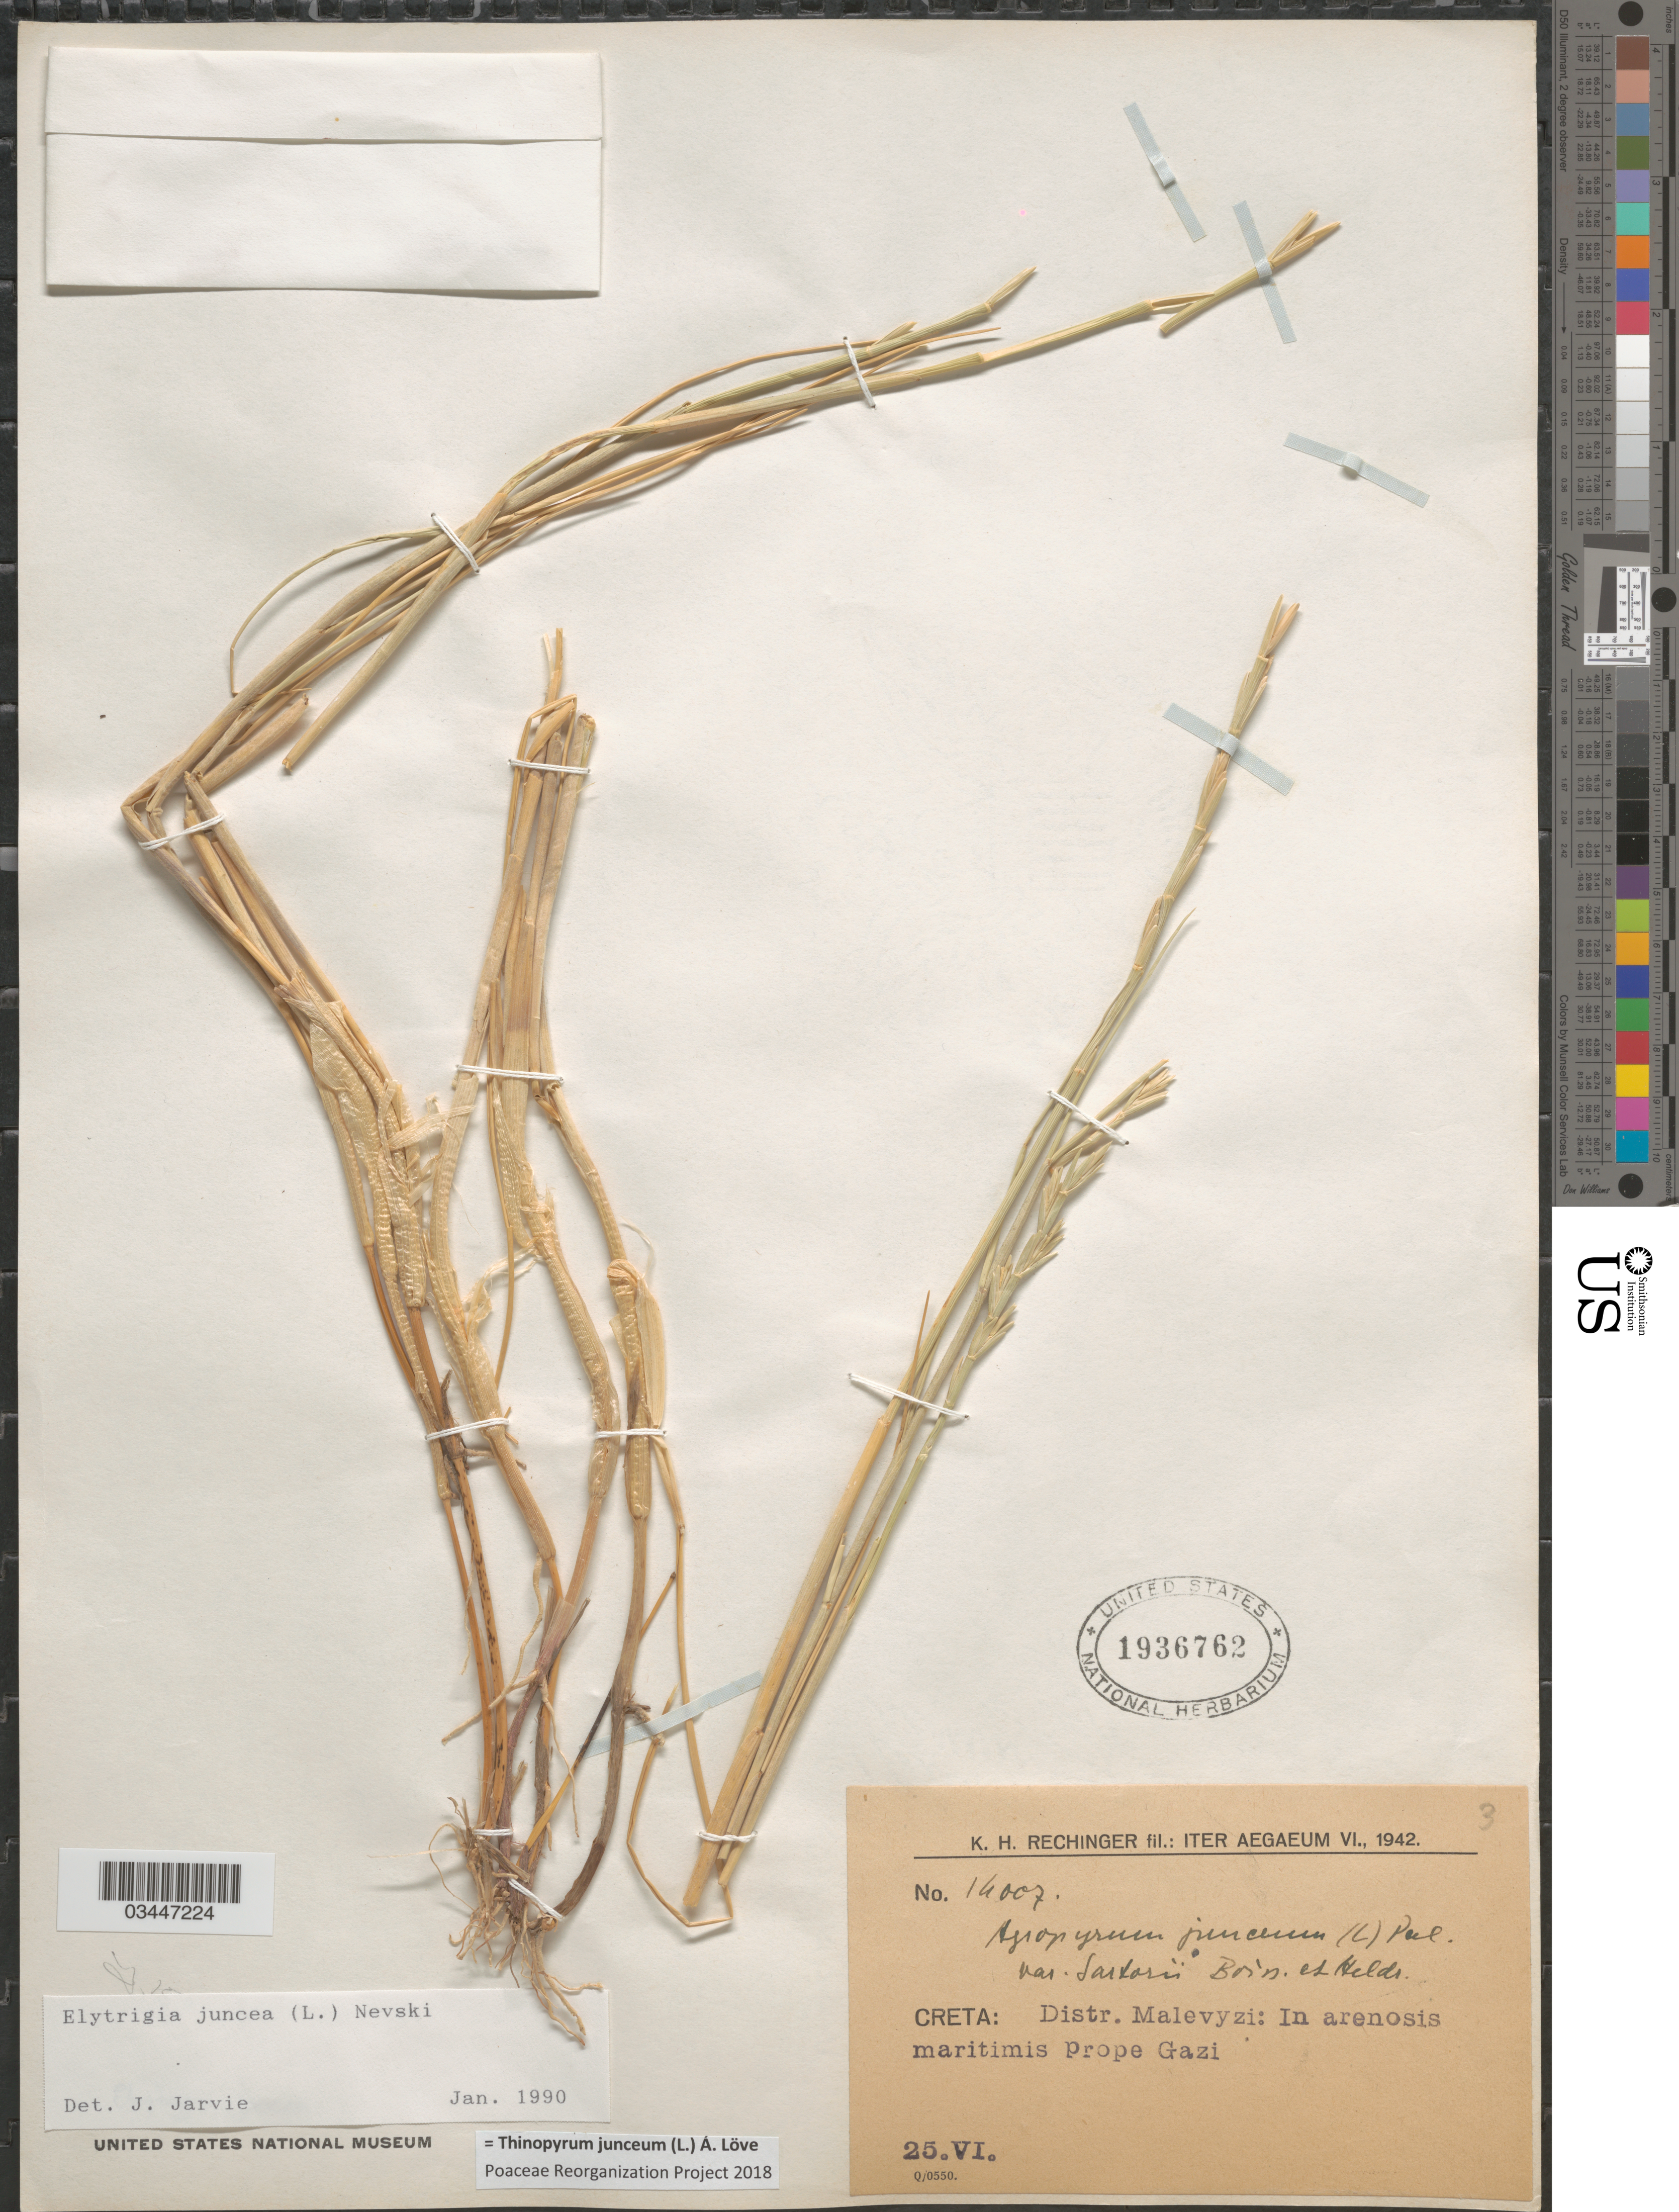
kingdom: Plantae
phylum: Tracheophyta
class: Liliopsida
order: Poales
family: Poaceae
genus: Thinopyrum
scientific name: Thinopyrum junceum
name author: (L.) Á. Löve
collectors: K. H. Rechinger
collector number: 14007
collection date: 1942-06-25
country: Greece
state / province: Crete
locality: Iter Aegaeum VI., 1942. Creta: Distr. Malevyzi: In arenosis maritimis prope Gazi.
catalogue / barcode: US 1936762